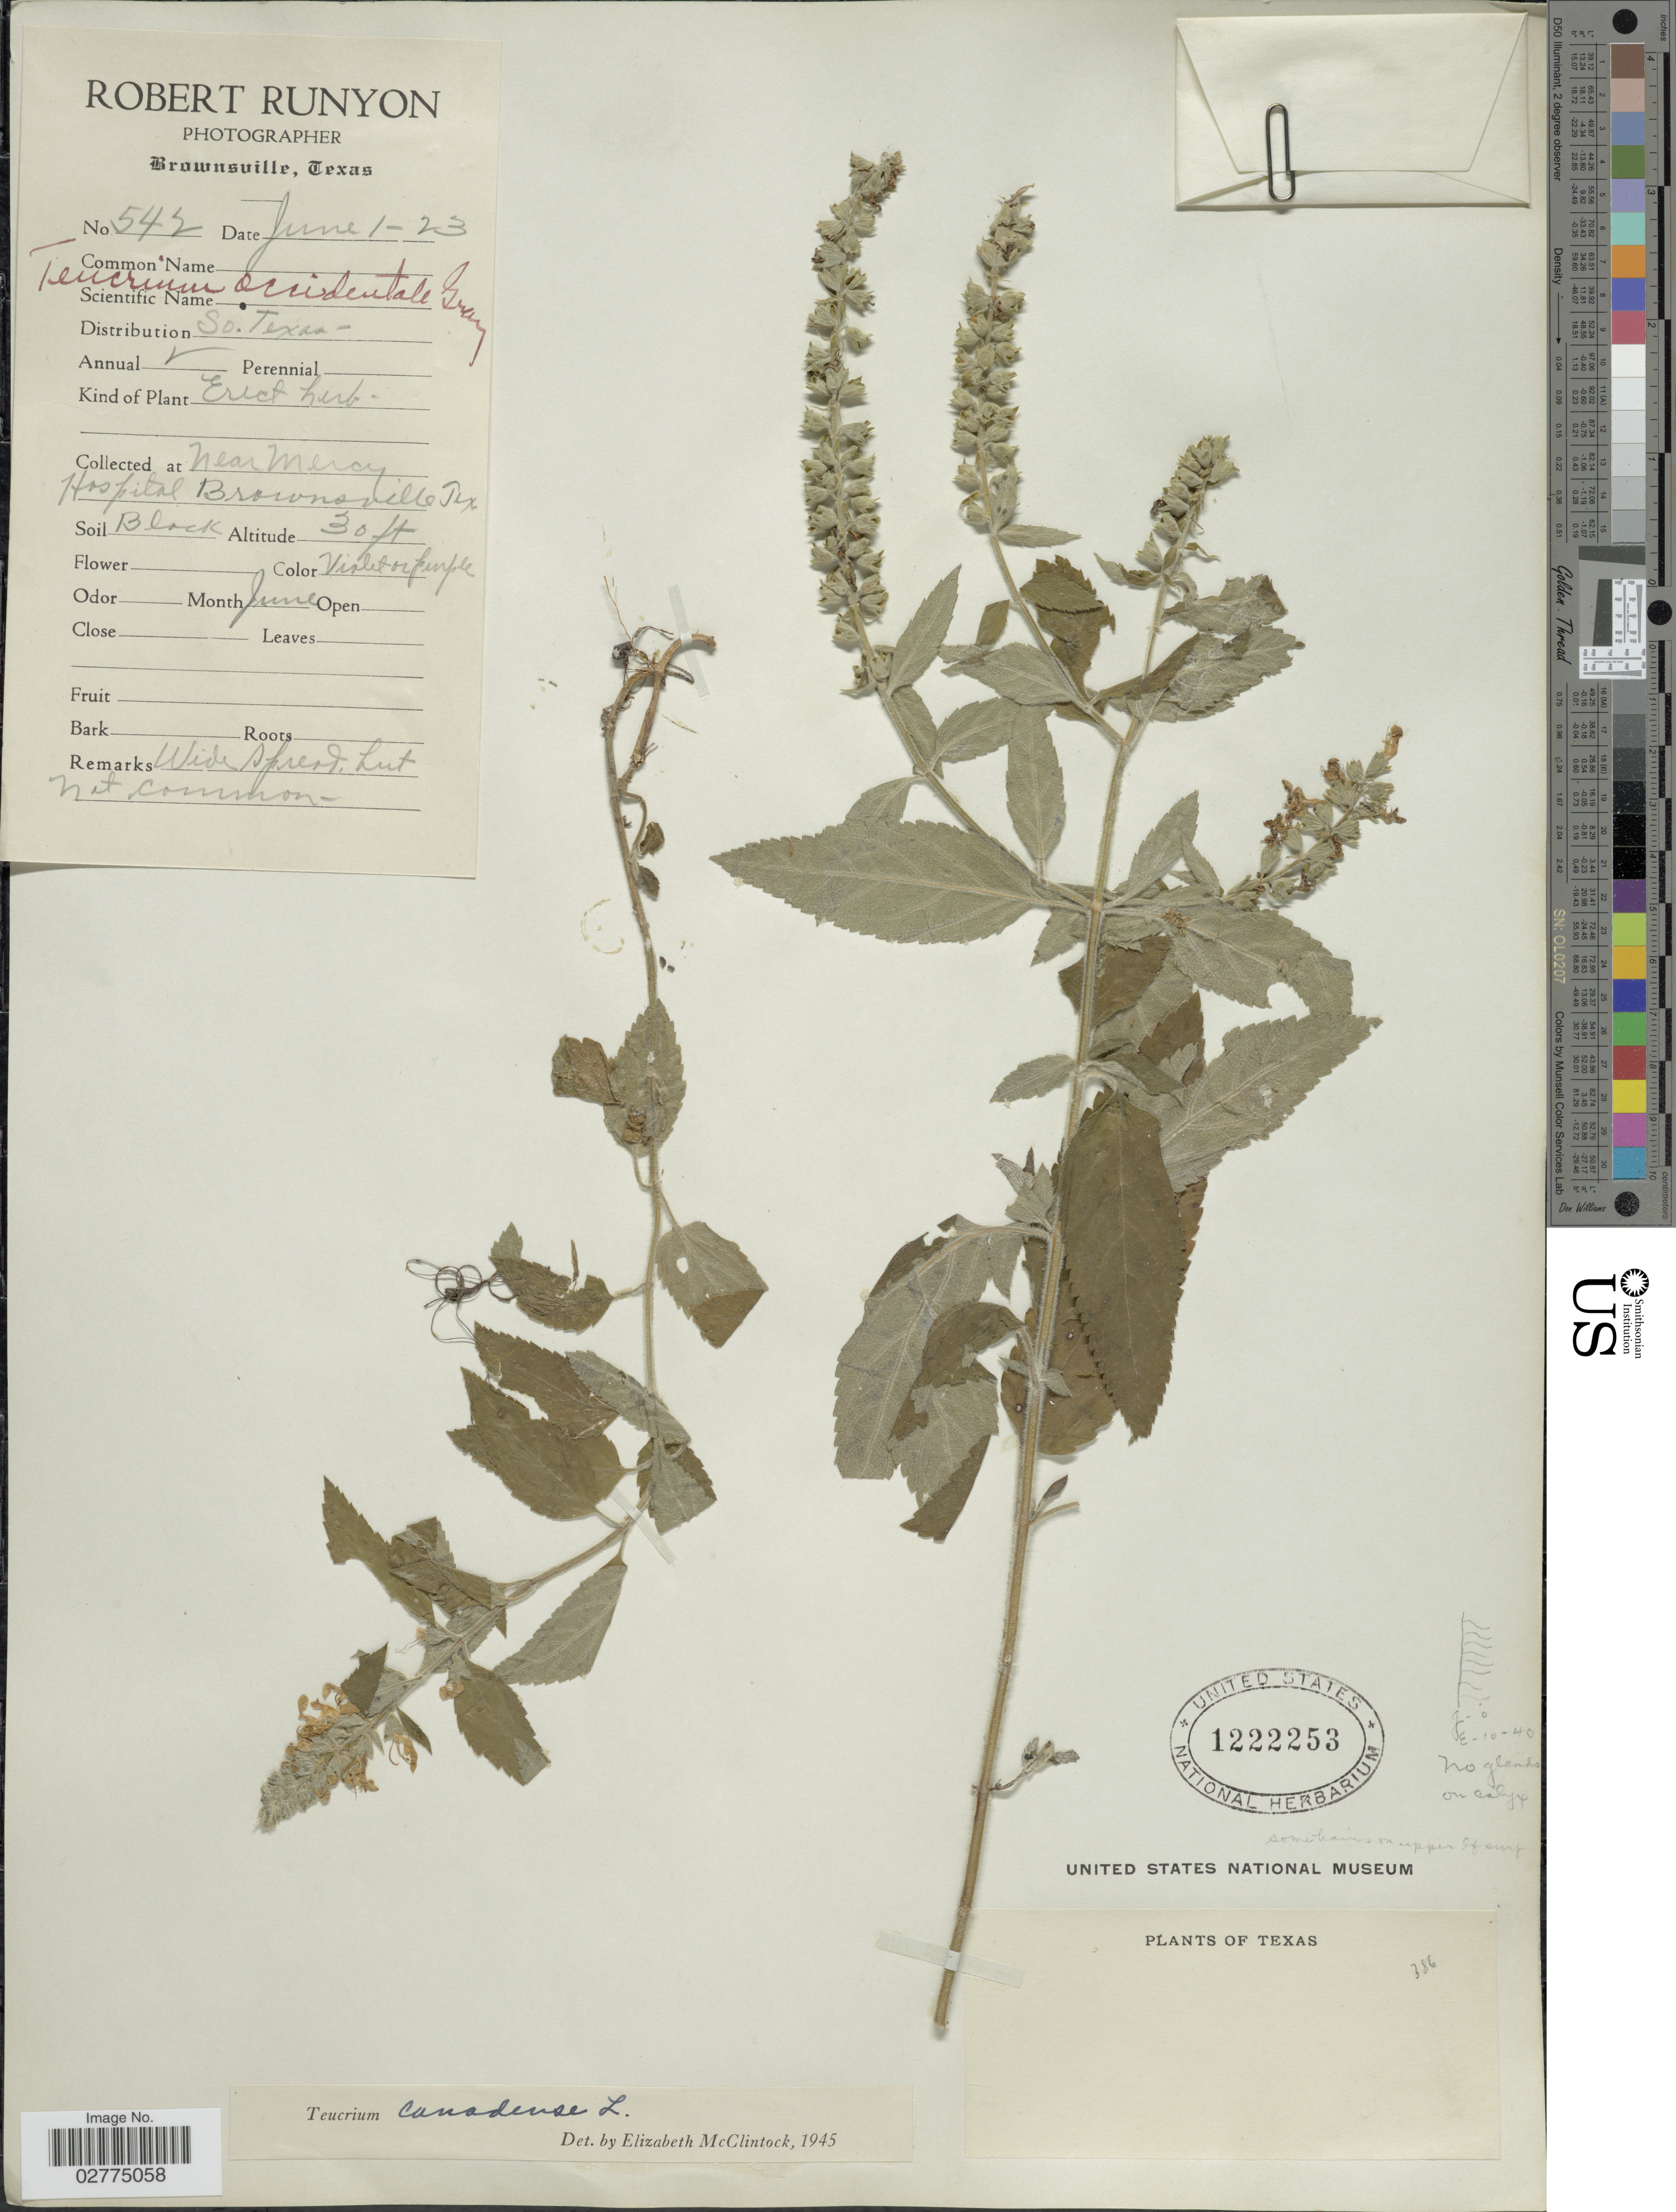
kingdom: Plantae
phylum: Tracheophyta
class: Magnoliopsida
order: Lamiales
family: Lamiaceae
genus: Teucrium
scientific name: Teucrium canadense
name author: L.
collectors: R. Runyon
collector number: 542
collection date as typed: Transcribed d/m/y: 1/6/23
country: United States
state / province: Texas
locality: So. Texas. Near Mercy, Hospital Brownsville.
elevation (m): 9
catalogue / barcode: US 1222253